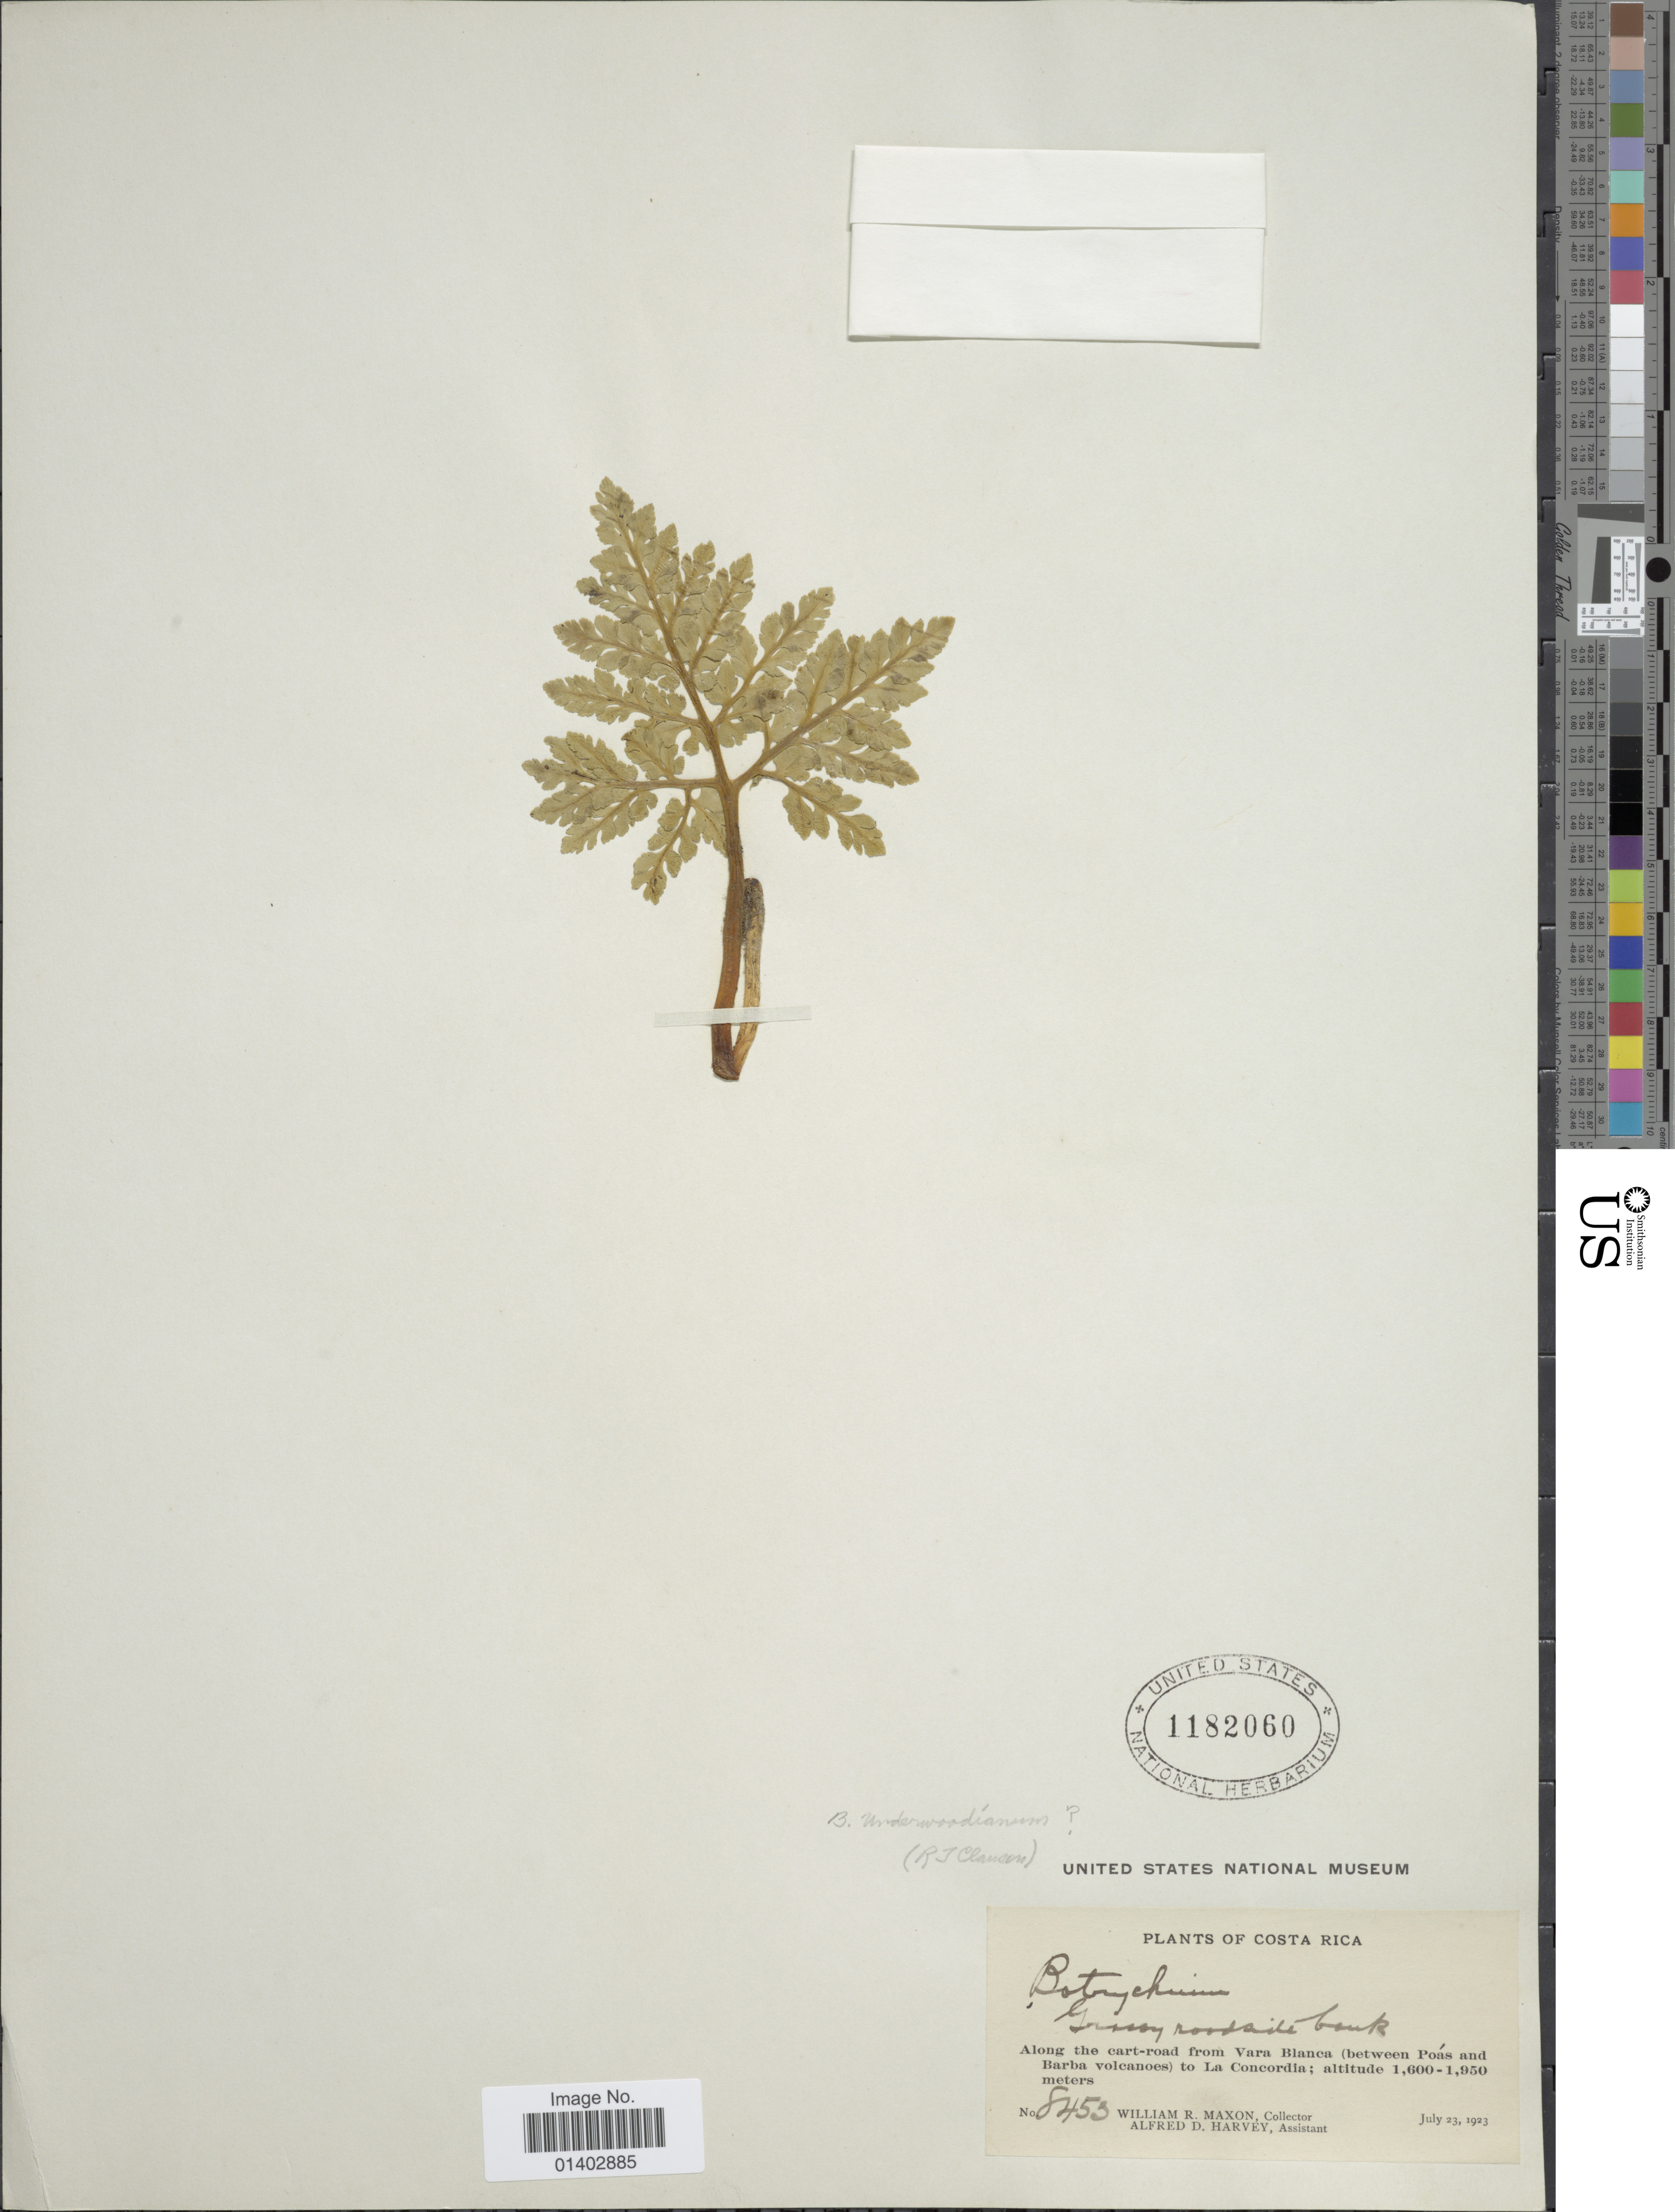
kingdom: Plantae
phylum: Tracheophyta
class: Polypodiopsida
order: Ophioglossales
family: Ophioglossaceae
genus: Botrychium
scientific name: Botrychium underwoodianum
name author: Maxon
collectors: W. R. Maxon & A. D. Harvey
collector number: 8453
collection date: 1923-07-23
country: Costa Rica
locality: Along the cart-road from Vara Blanca (between Poás and Barbar volcanoes) to La Concordia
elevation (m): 1600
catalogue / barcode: US 1182060